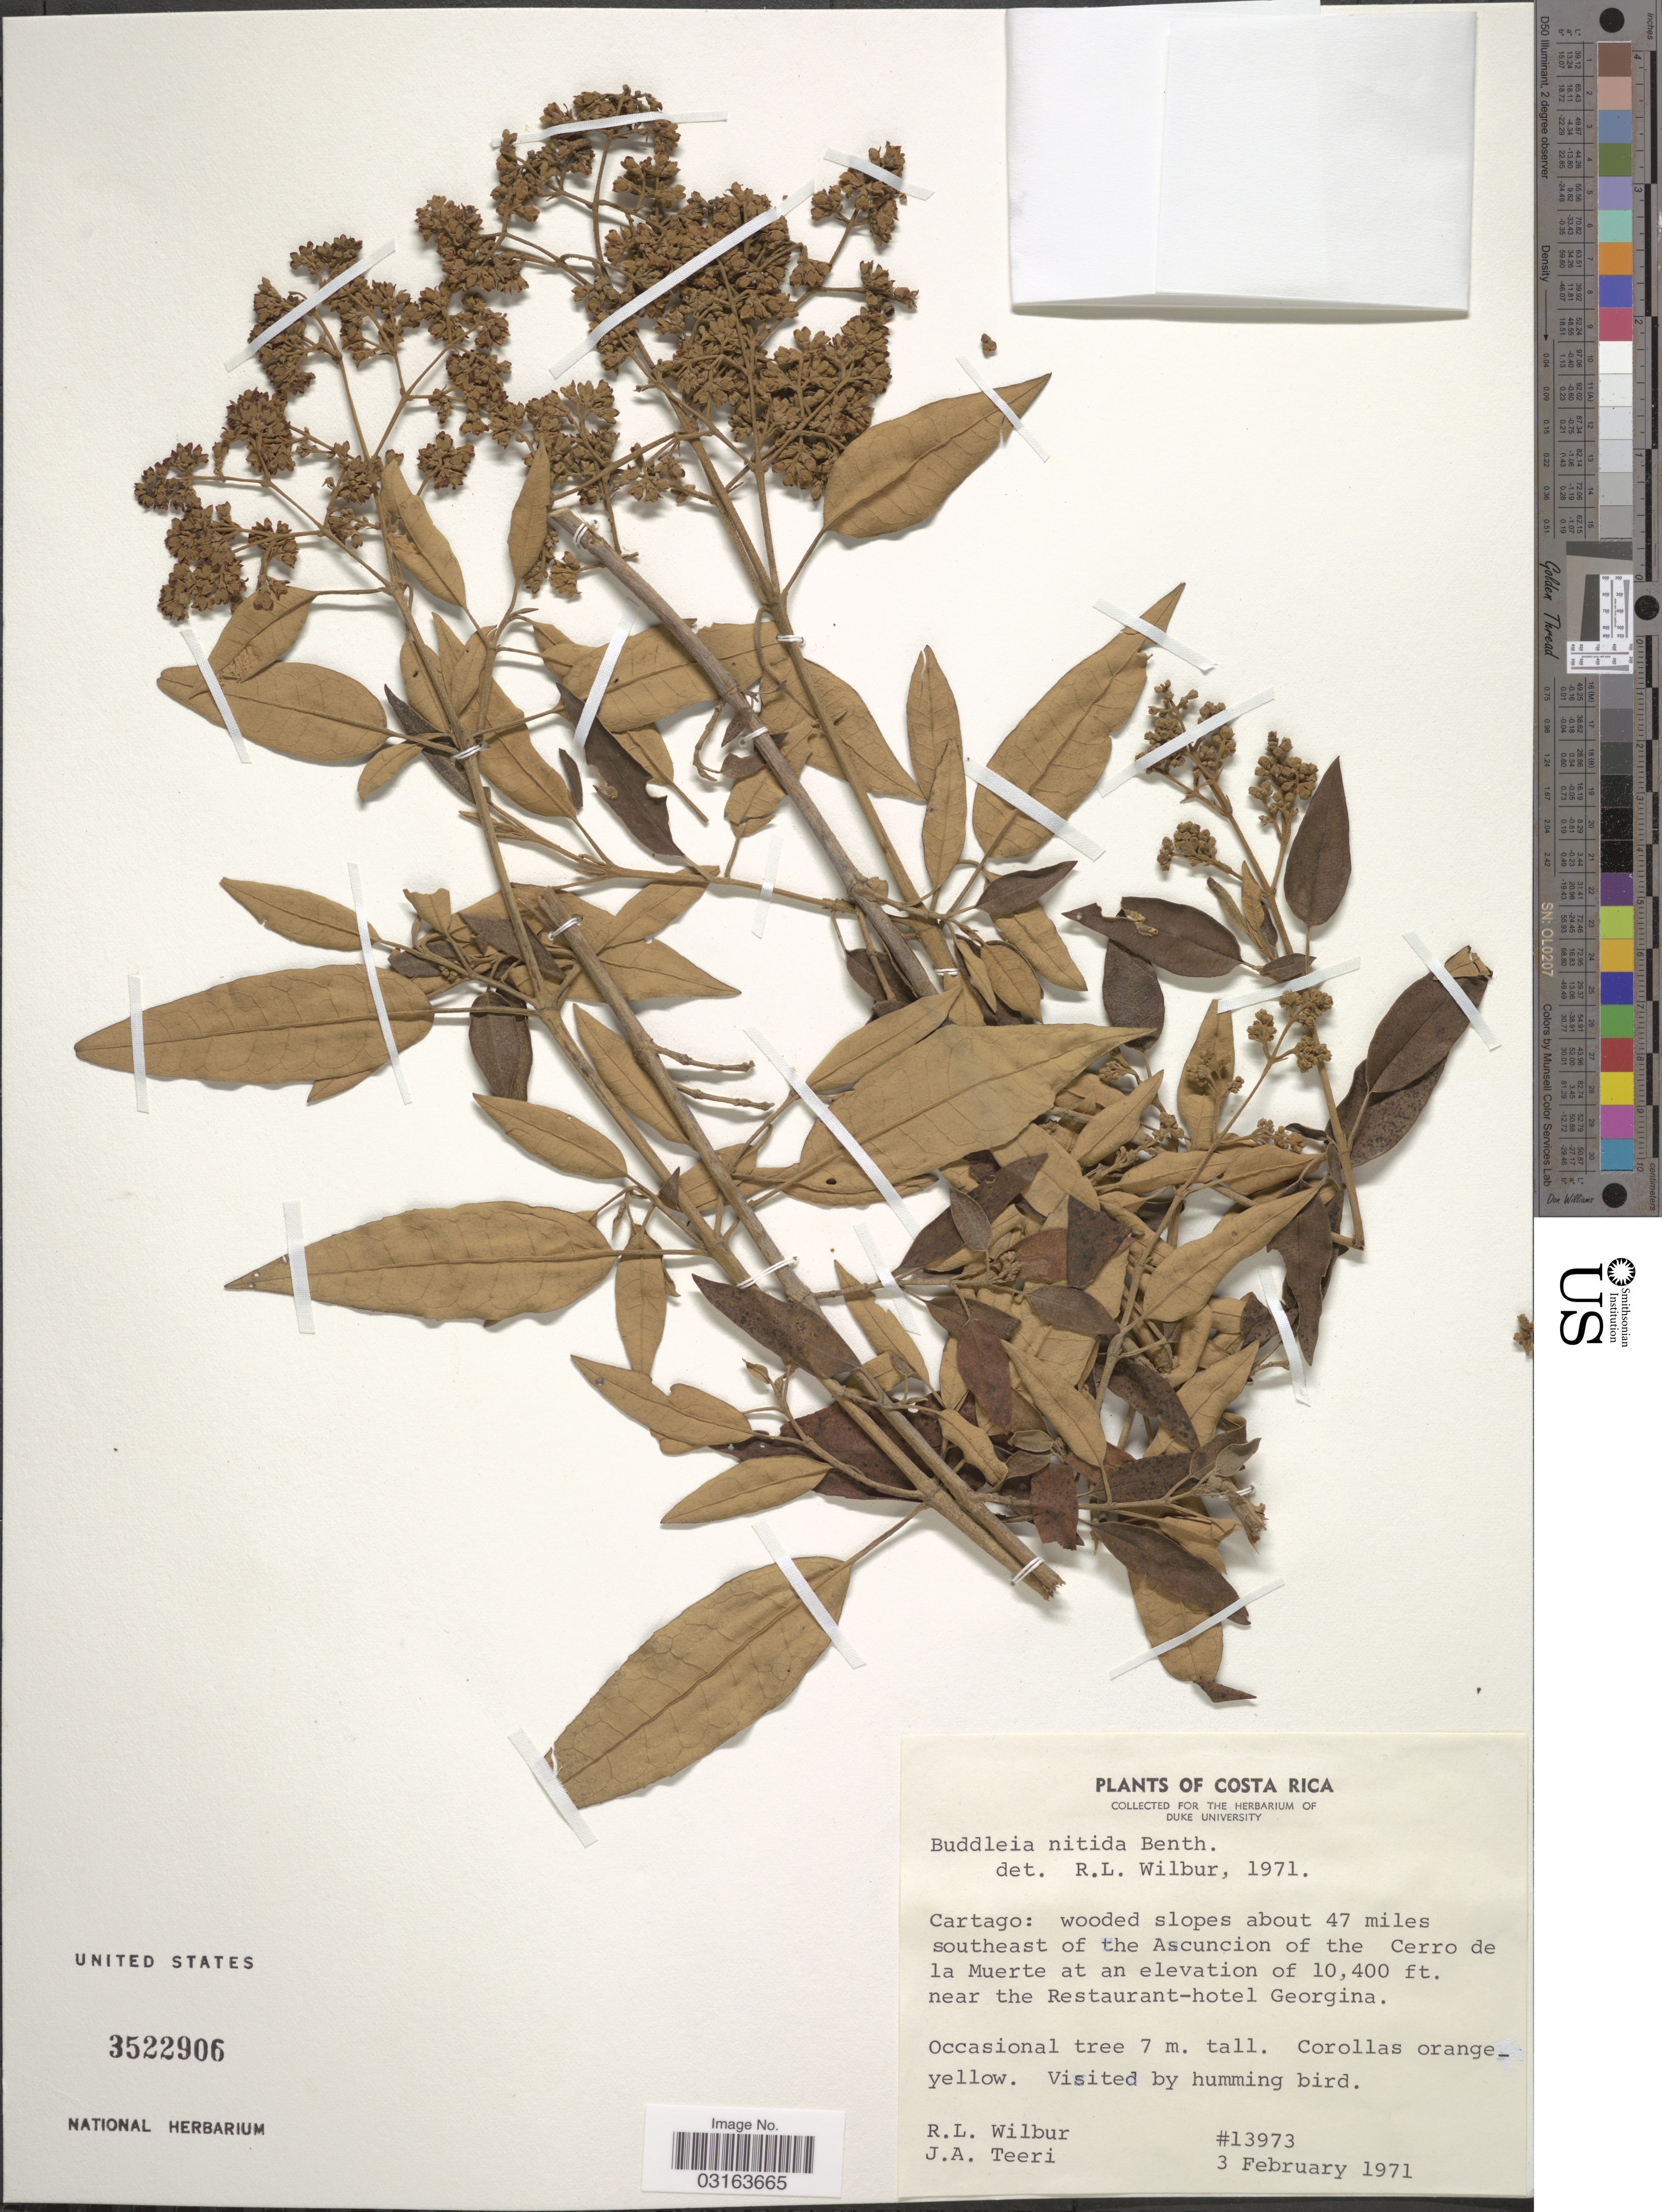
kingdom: Plantae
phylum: Tracheophyta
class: Magnoliopsida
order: Lamiales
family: Scrophulariaceae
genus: Buddleja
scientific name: Buddleja nitida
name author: Benth.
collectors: R. L. Wilbur & J. Teeri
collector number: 13973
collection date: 1971-02-03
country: Costa Rica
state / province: Cartago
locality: Wooded slopes about 47 miles southeast of the Ascuncion of the Cerro de la Muerte near the Restaurant-hotel Georgina.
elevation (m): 3170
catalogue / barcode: US 3522906